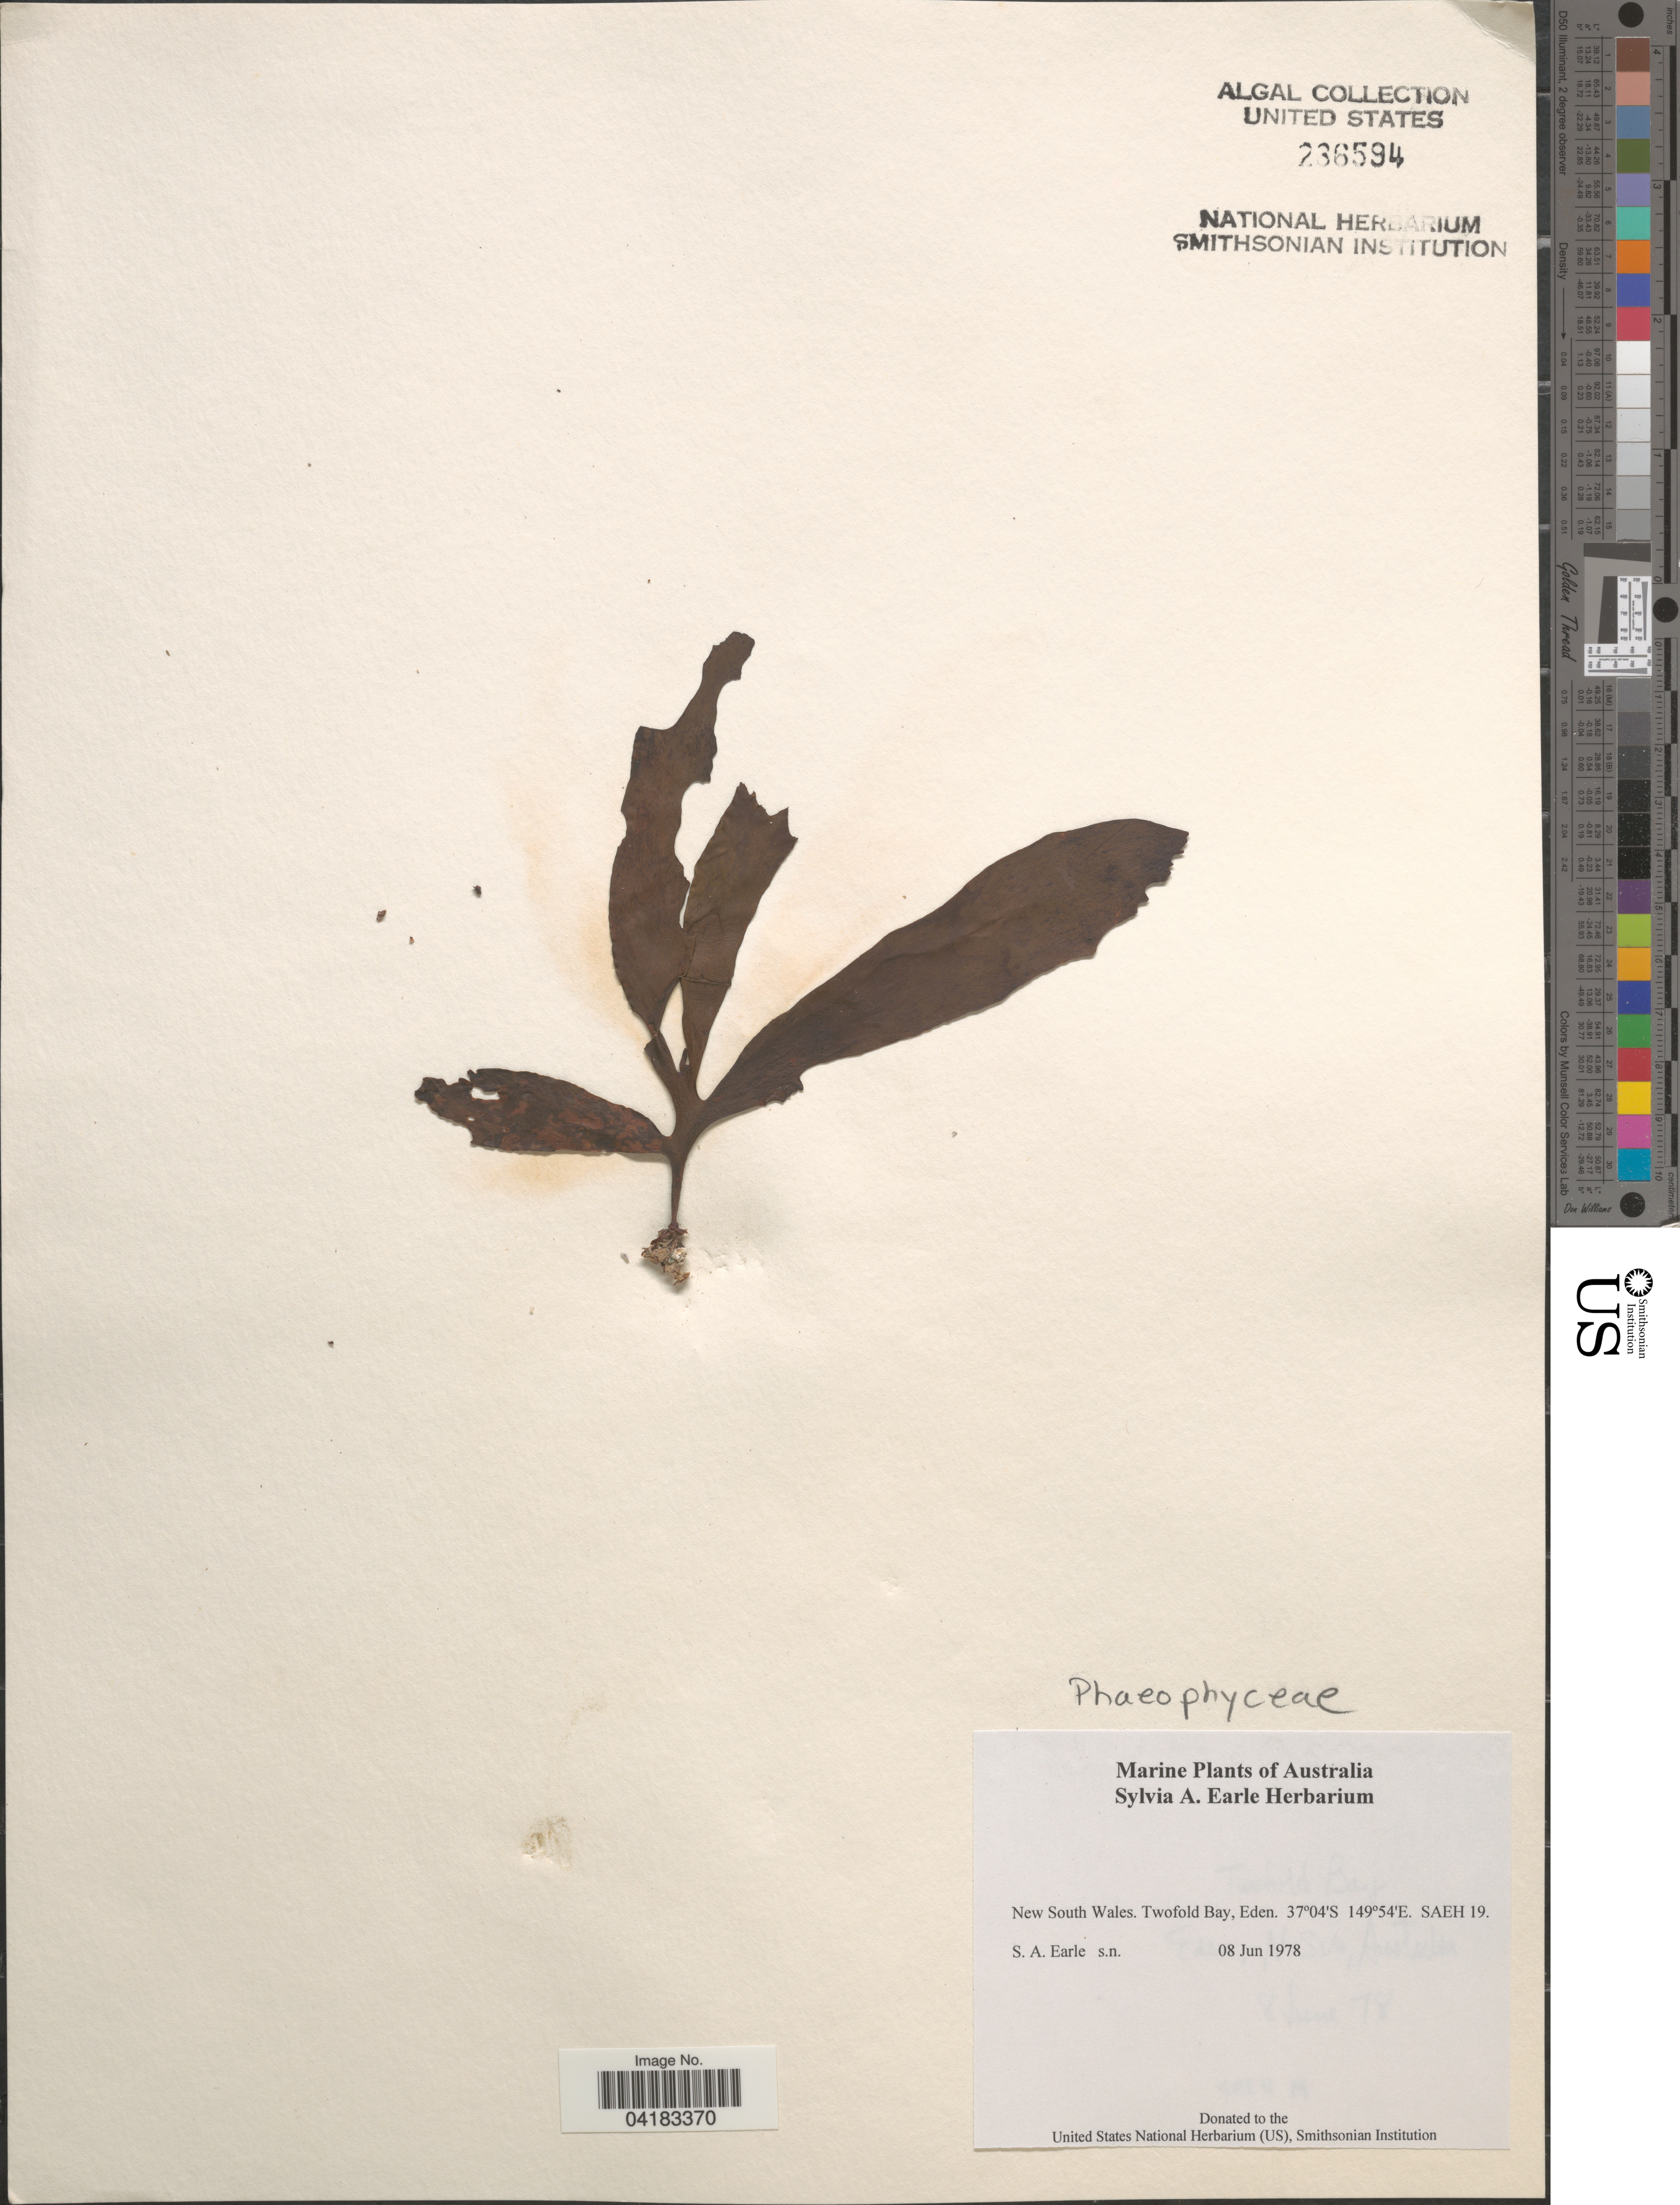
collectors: S. A. Earle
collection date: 1978-06-08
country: Australia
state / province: New South Wales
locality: Twofold Bay, Eden. SAEH 19.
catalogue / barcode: US 236594